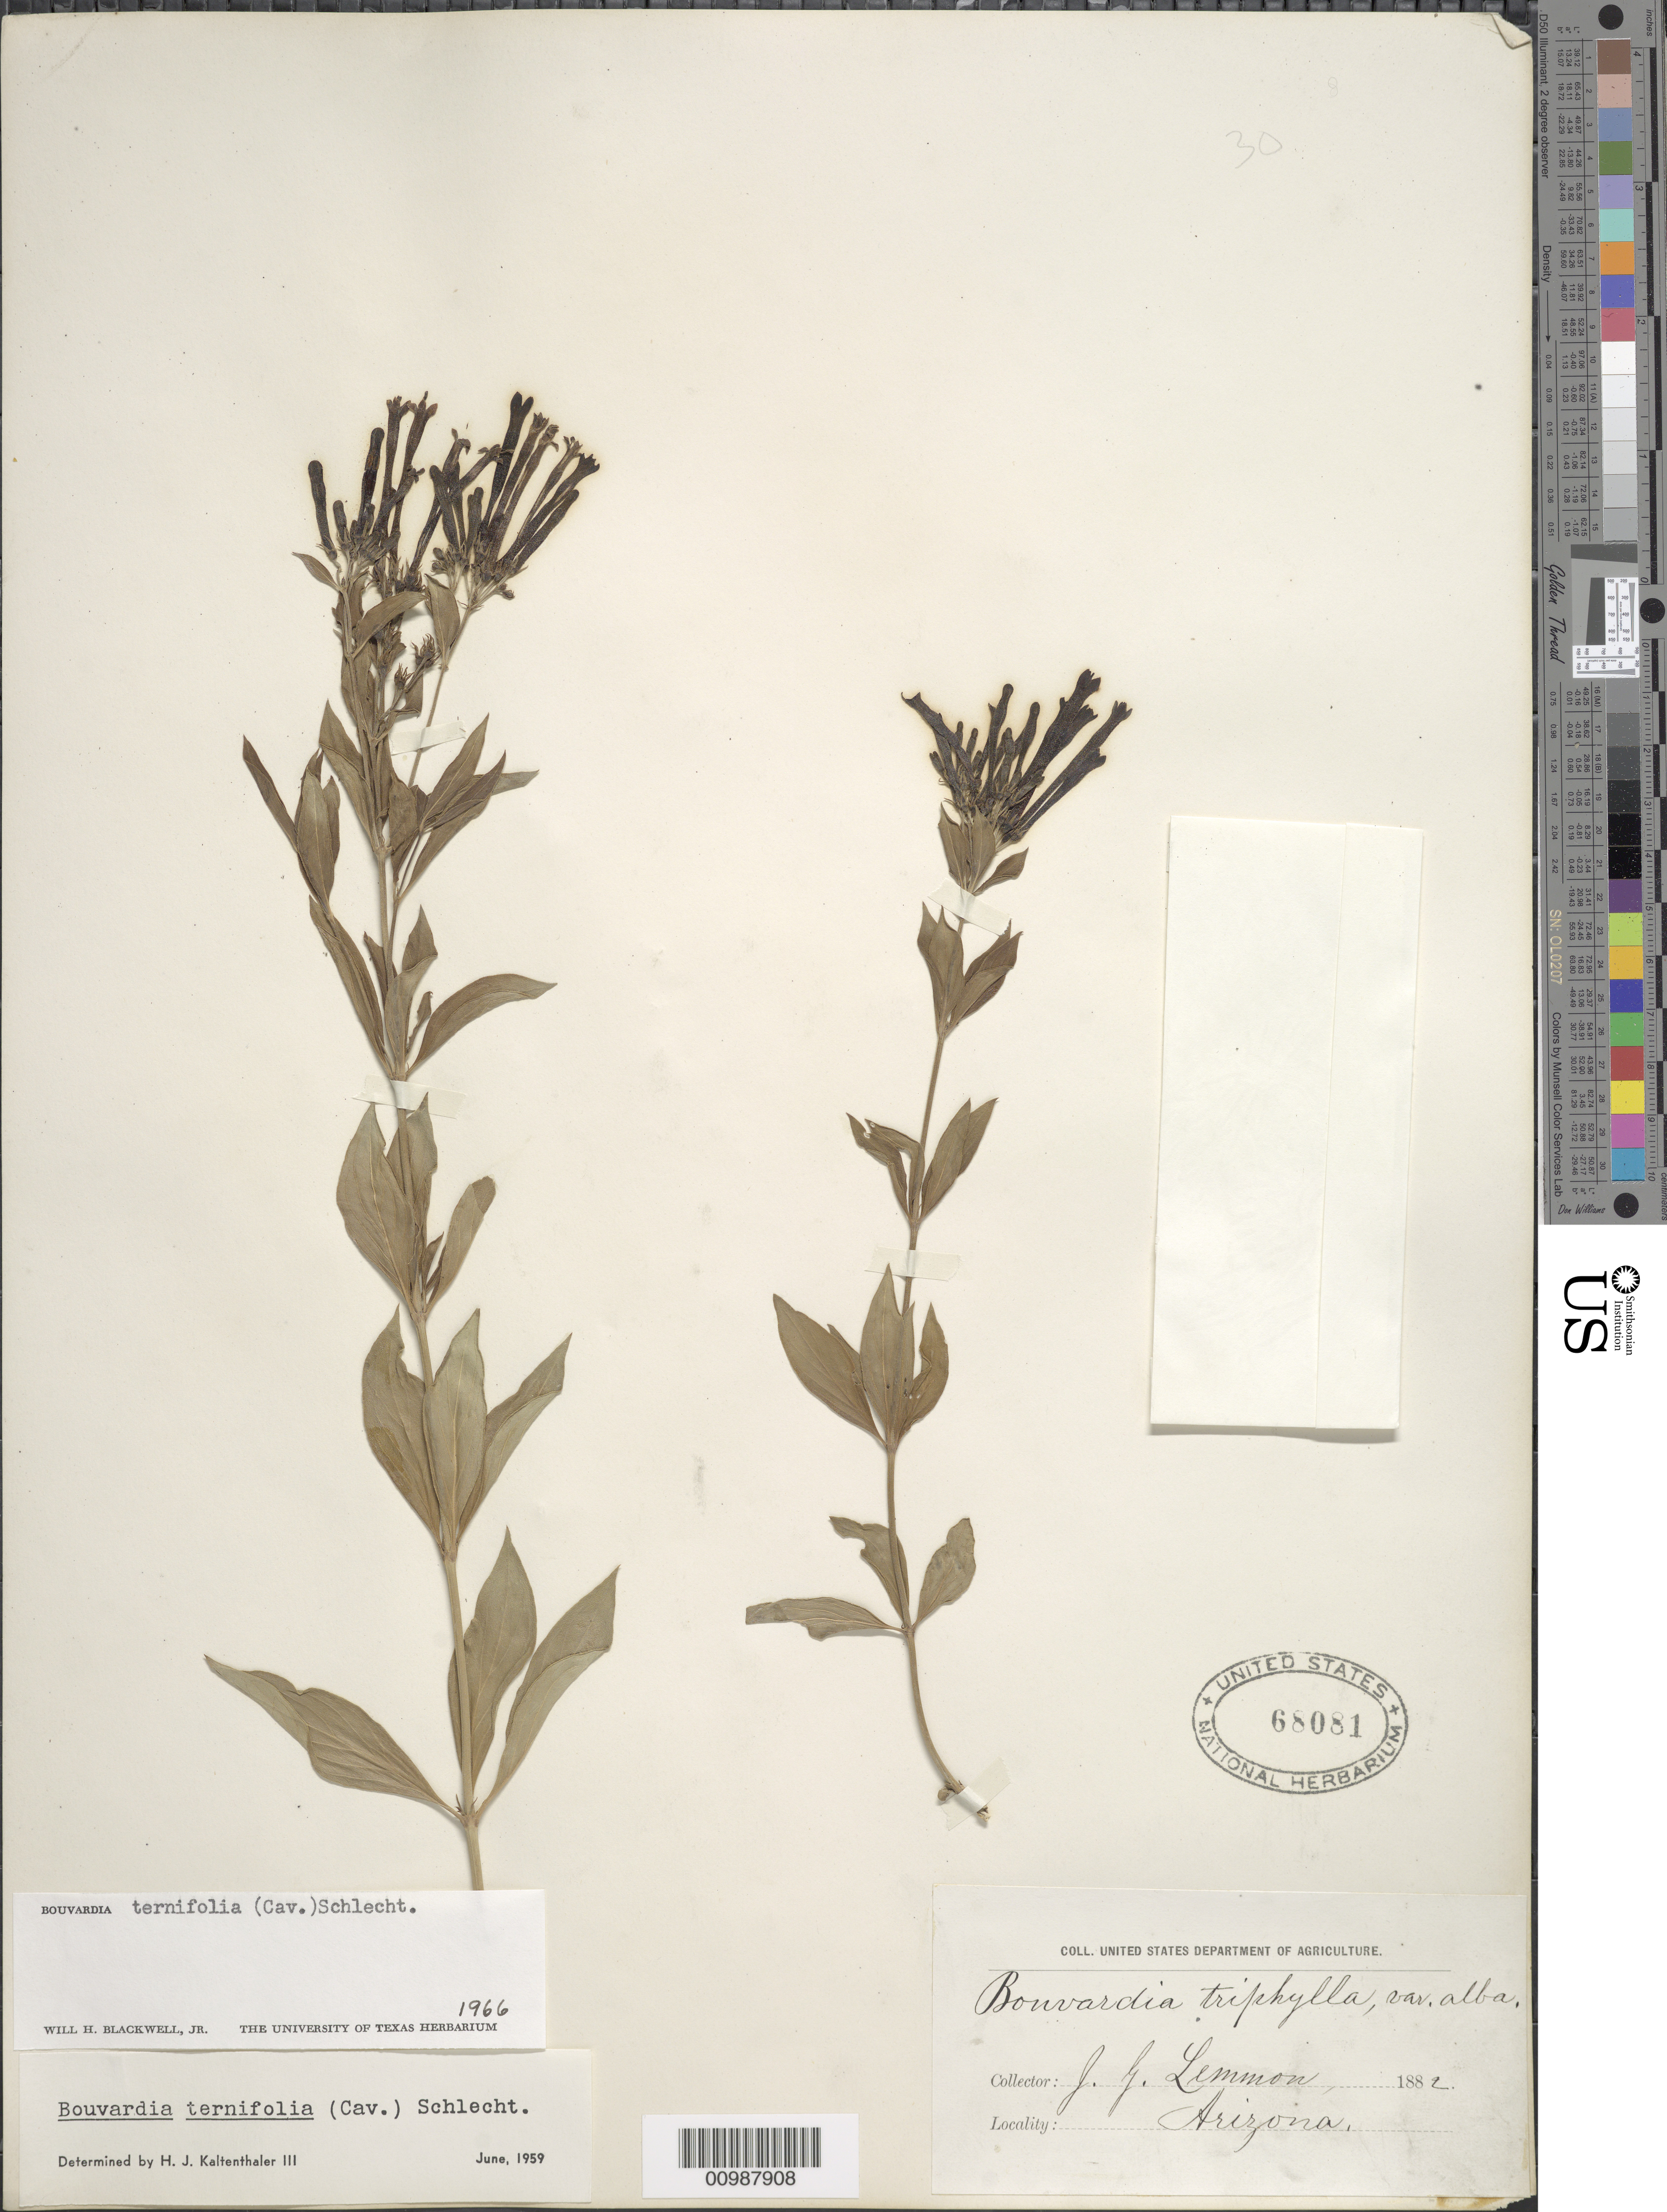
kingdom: Plantae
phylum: Tracheophyta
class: Magnoliopsida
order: Gentianales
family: Rubiaceae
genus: Bouvardia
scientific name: Bouvardia ternifolia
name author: (Cav.) Schltdl.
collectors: J. G. Lemmon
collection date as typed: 1882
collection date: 1882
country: United States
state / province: Arizona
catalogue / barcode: US 68081